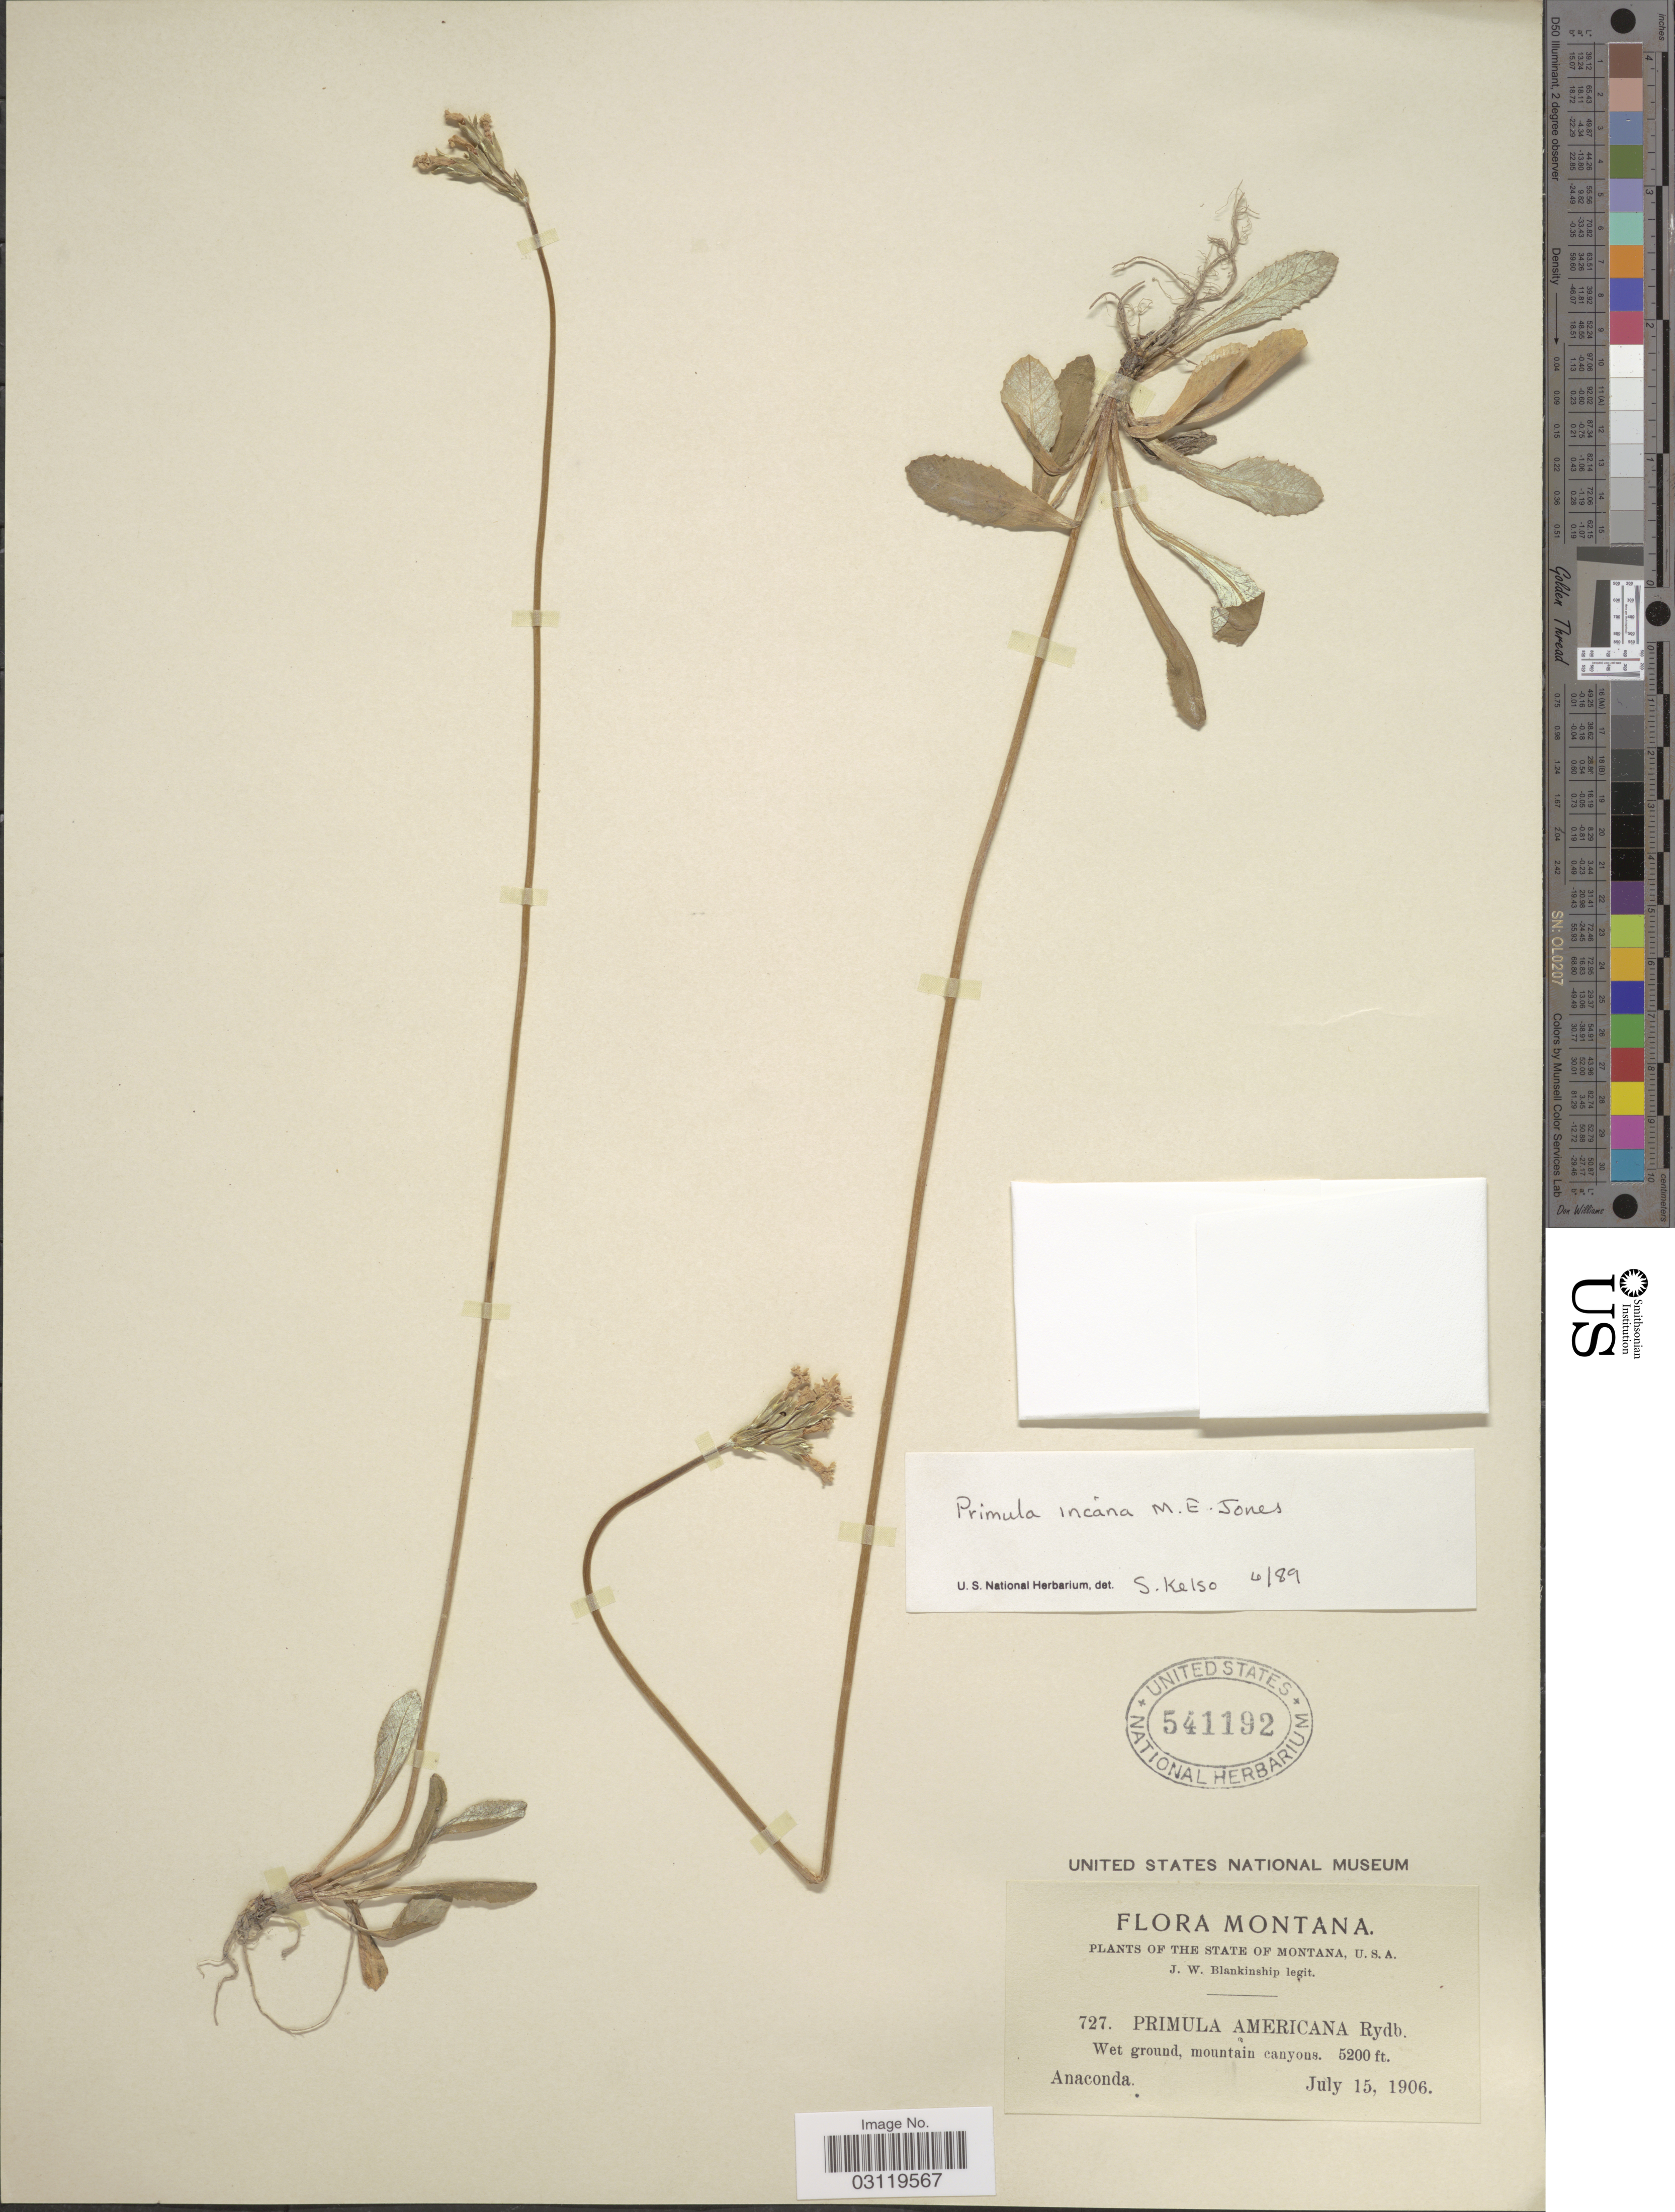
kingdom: Plantae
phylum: Tracheophyta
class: Magnoliopsida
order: Ericales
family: Primulaceae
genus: Primula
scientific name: Primula incana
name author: M.E. Jones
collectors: J. W. Blankinship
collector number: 727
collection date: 1906-07-15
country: United States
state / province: Montana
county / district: Deer Lodge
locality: Anaconda. Mountain canyons.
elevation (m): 1585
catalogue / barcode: US 541192